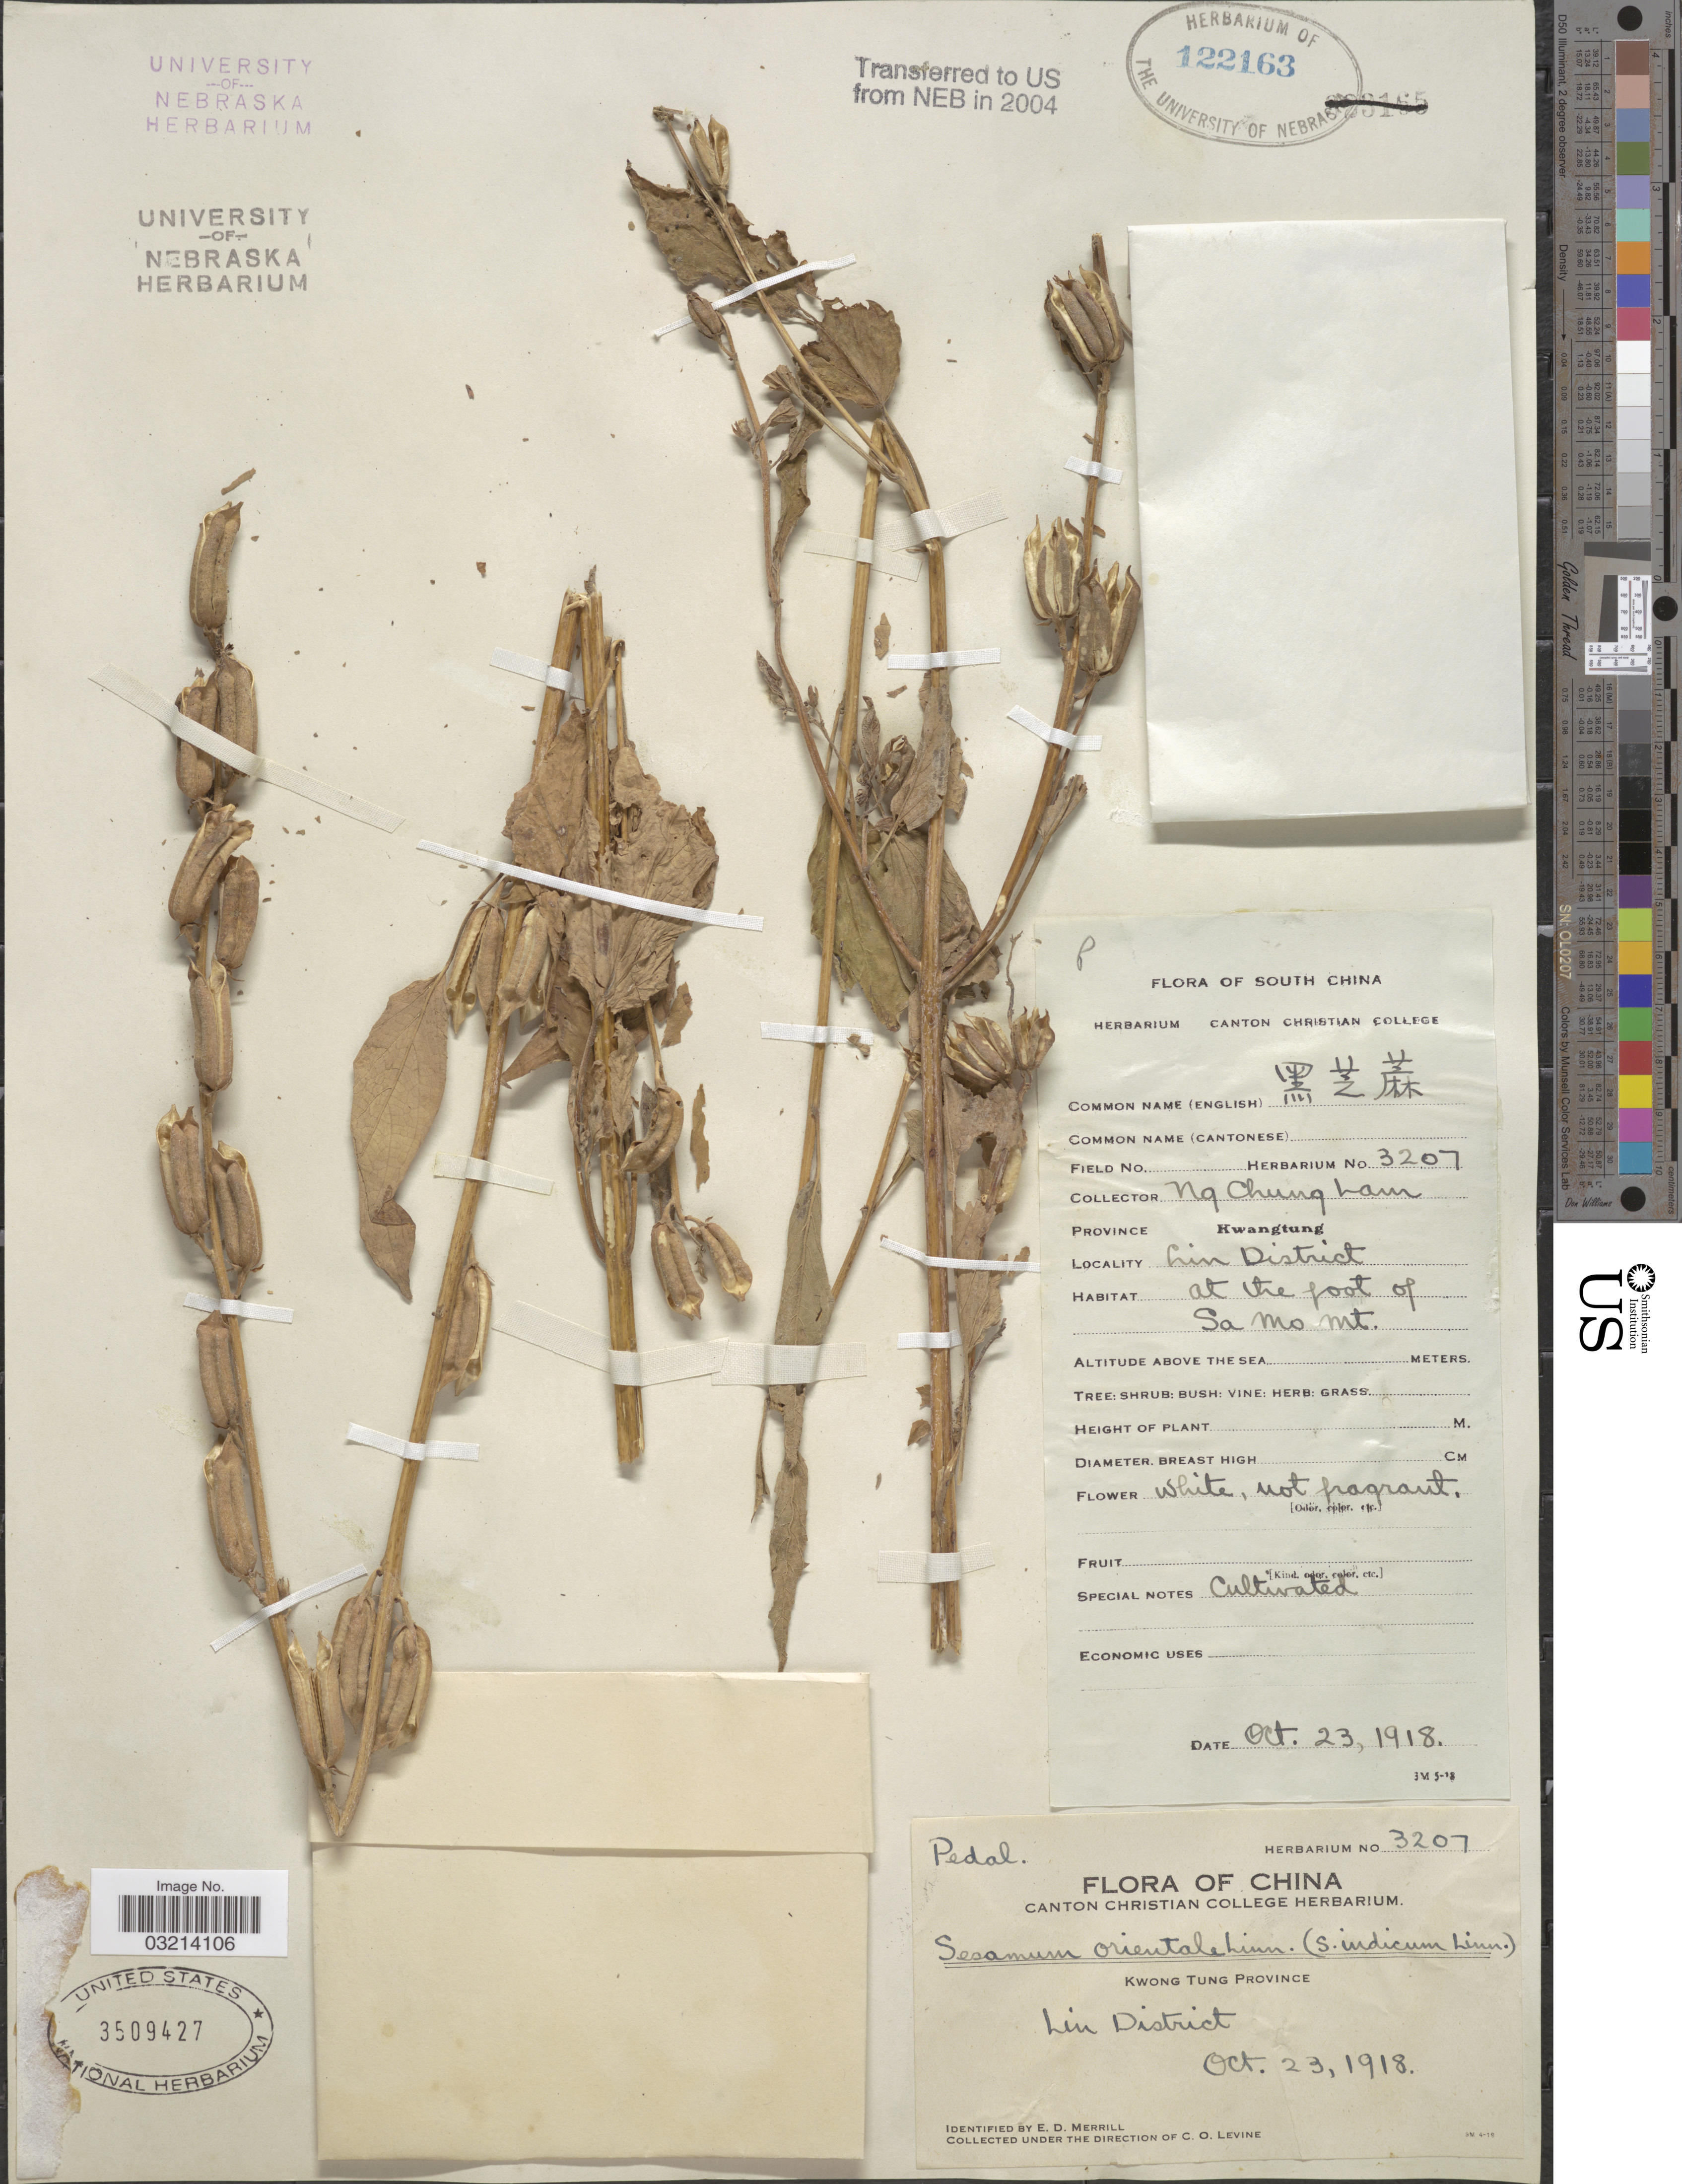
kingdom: Plantae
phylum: Tracheophyta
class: Magnoliopsida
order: Lamiales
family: Pedaliaceae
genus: Sesamum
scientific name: Sesamum indicum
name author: L.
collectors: C. L. Ng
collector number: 3207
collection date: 1918-10-23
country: China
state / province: Guangdong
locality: South China. Province Kwangtung. Lin District. At the foot of Sa Mo Mt. Kwong Tung Province.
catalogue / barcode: US 3509427